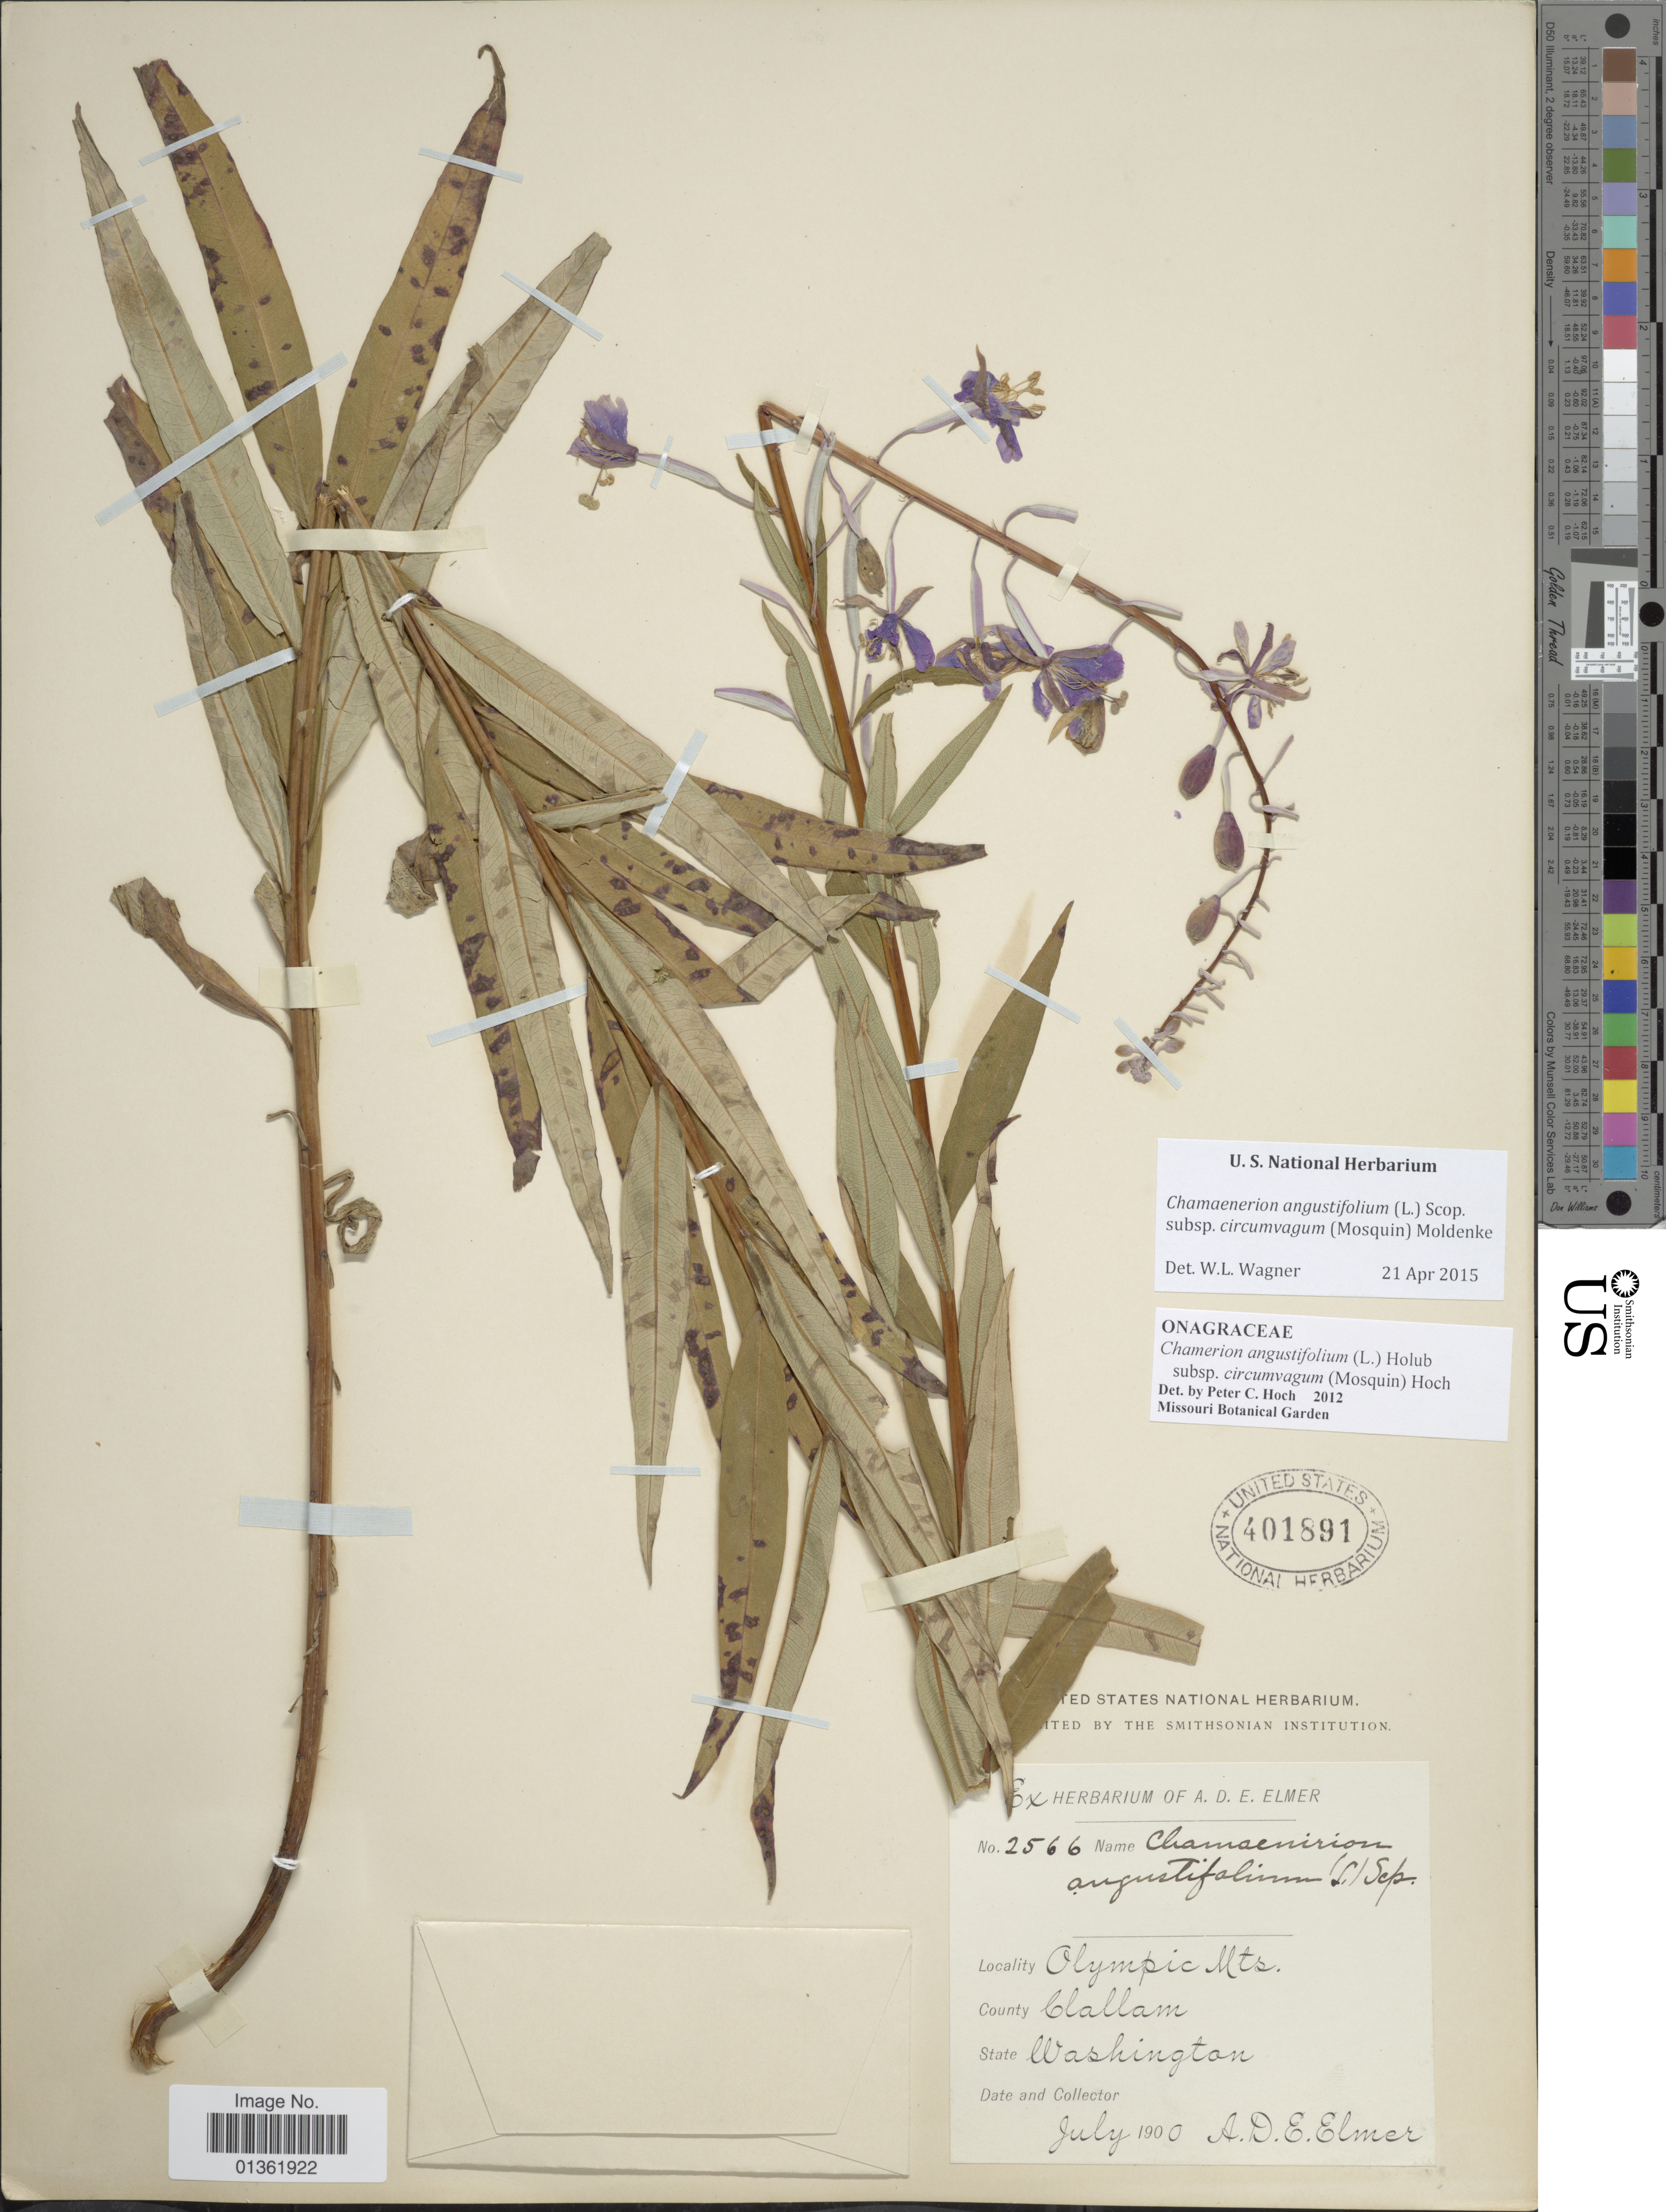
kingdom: Plantae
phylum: Tracheophyta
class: Magnoliopsida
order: Myrtales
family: Onagraceae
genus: Chamaenerion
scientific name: Chamaenerion angustifolium subsp. circumvagum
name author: (Mosquin) Moldenke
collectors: A. D. E. Elmer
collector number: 2566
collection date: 1900-07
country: United States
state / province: Washington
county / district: Clallam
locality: Olympic Mts, County Clallam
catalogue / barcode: US 401891